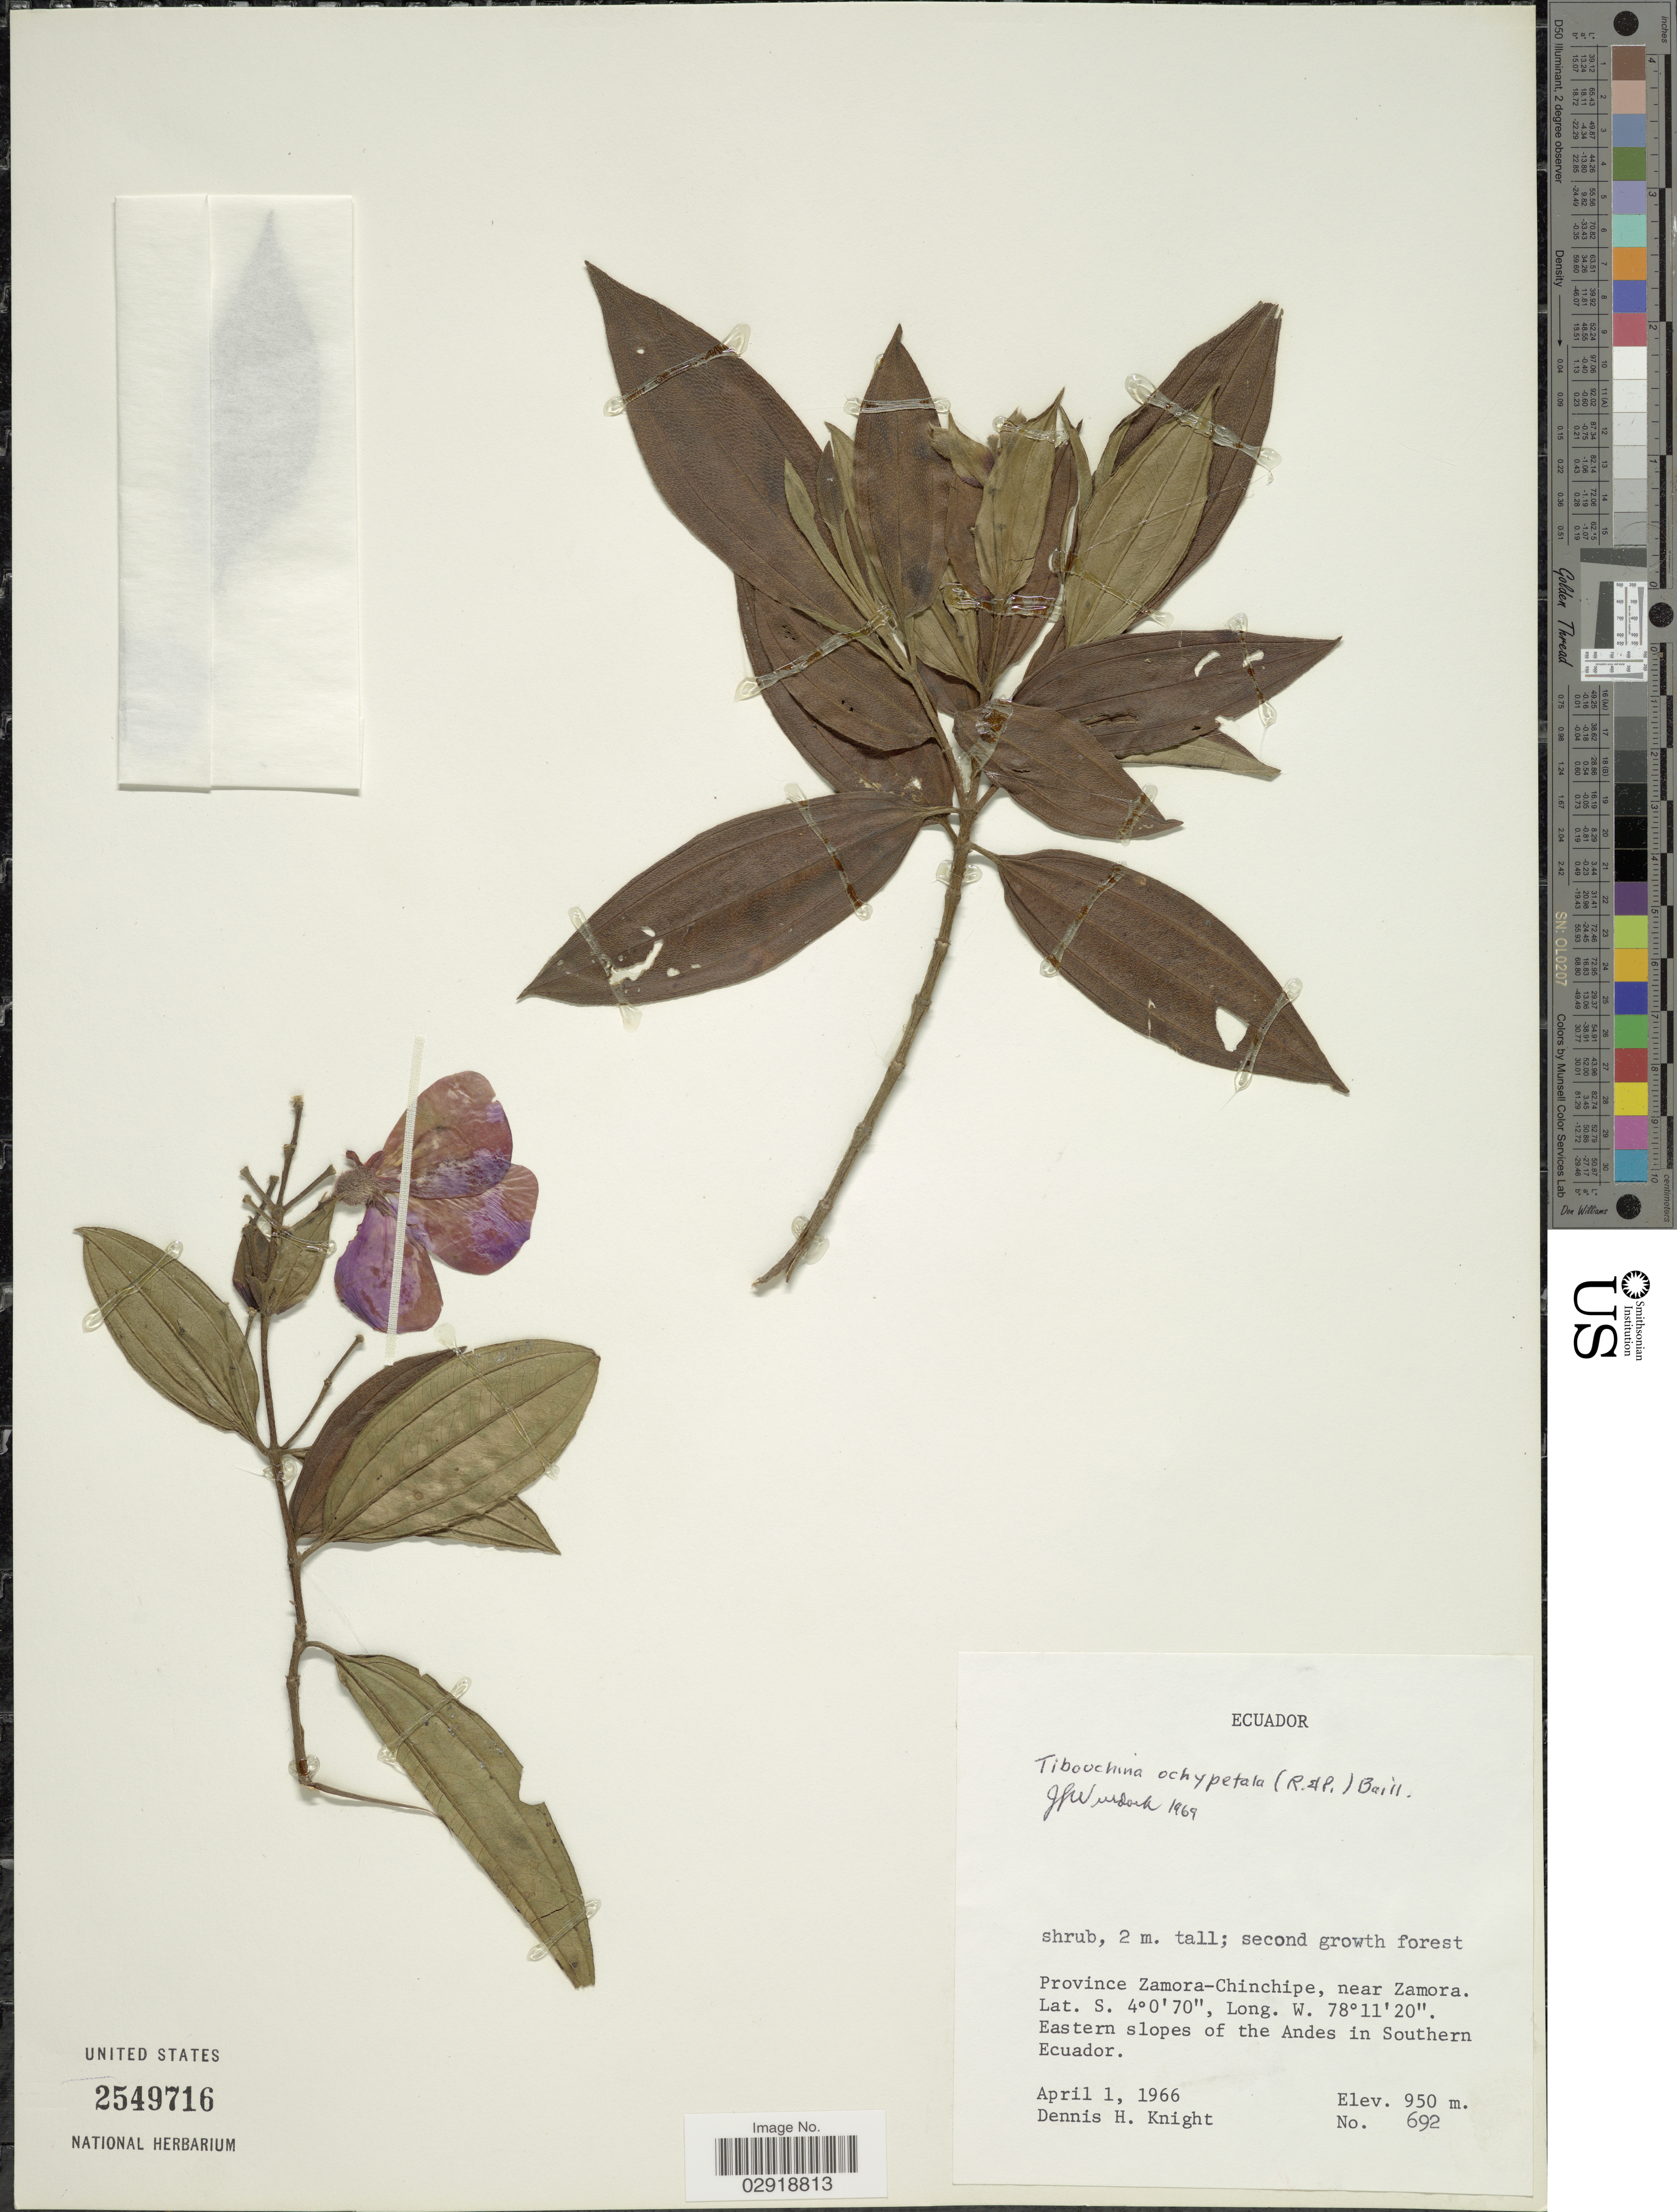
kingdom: Plantae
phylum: Tracheophyta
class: Magnoliopsida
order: Myrtales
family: Melastomataceae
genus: Pleroma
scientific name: Pleroma ochypetalum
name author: (Ruiz & Pav.) D. Don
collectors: D. Knight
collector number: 692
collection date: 1966-04-01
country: Ecuador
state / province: Zamora-Chinchipe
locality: Near Zamora. Eastern slopes of the Andes in Southern Ecuador.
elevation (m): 950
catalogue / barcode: US 2549716